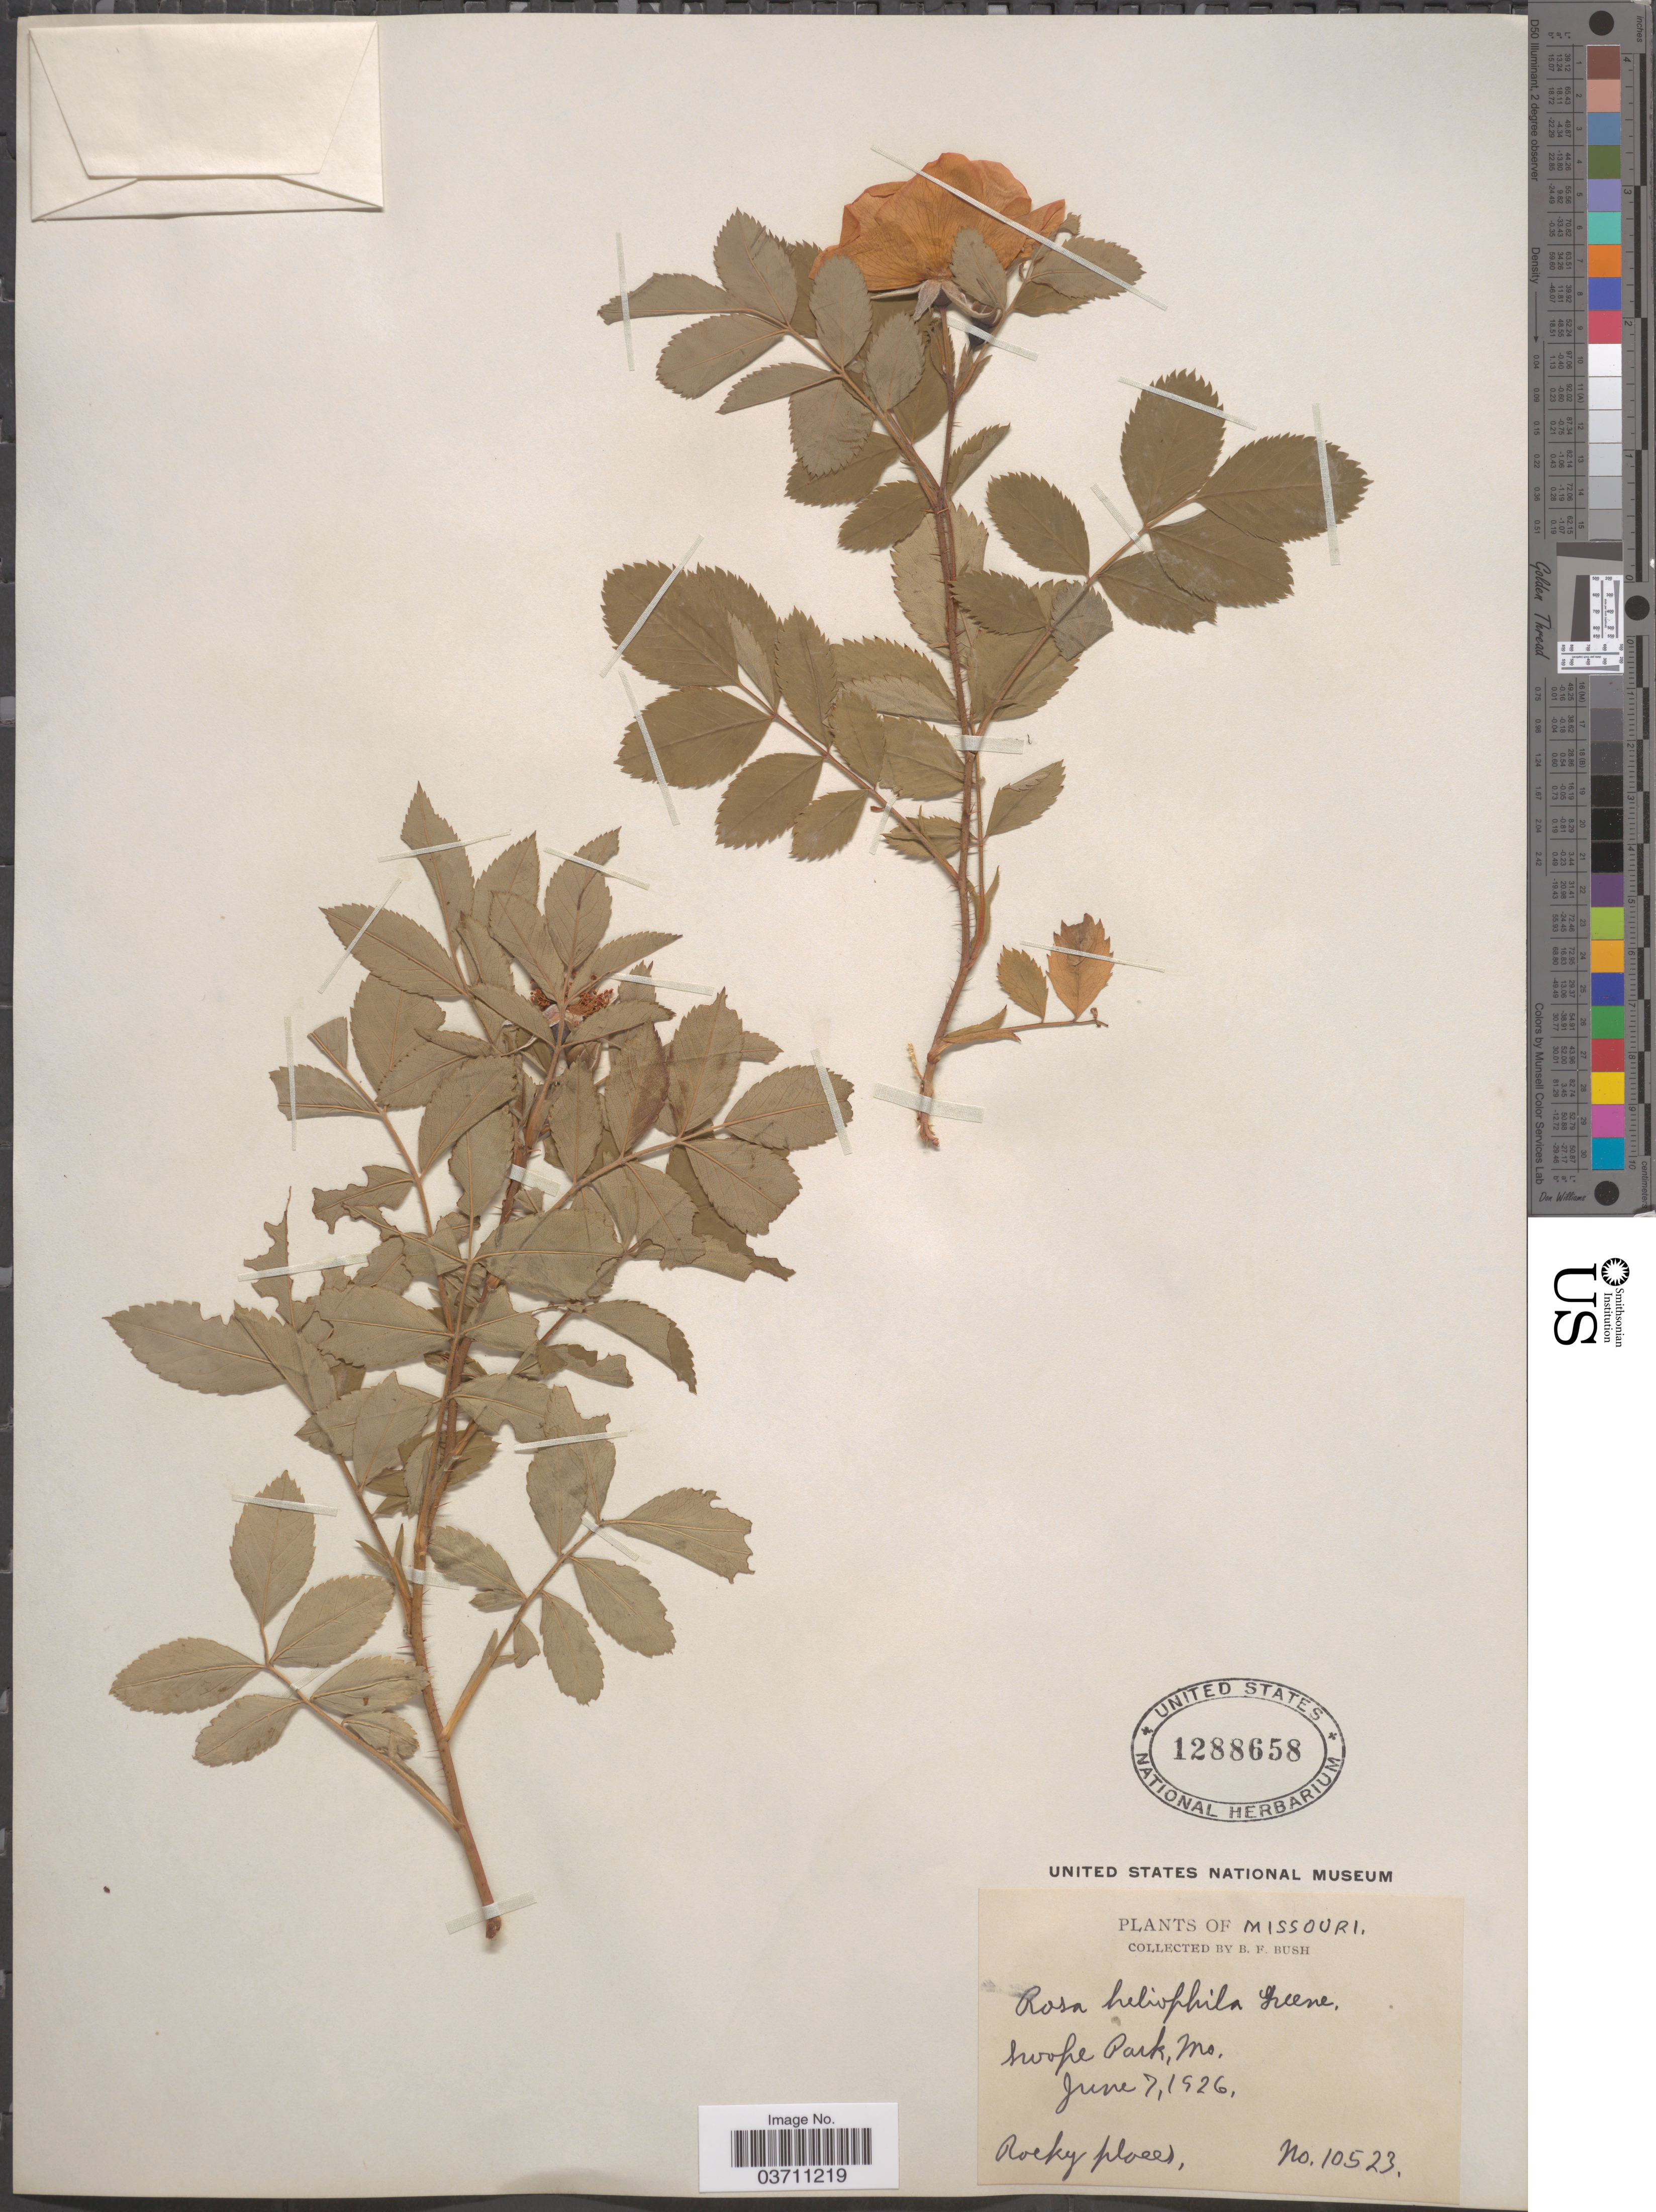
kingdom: Plantae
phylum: Tracheophyta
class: Magnoliopsida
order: Rosales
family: Rosaceae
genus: Rosa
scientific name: Rosa heliophila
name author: Greene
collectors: B. F. Bush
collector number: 10523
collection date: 1926-06-07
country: United States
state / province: Missouri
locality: Swope Park.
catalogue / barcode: US 1288658